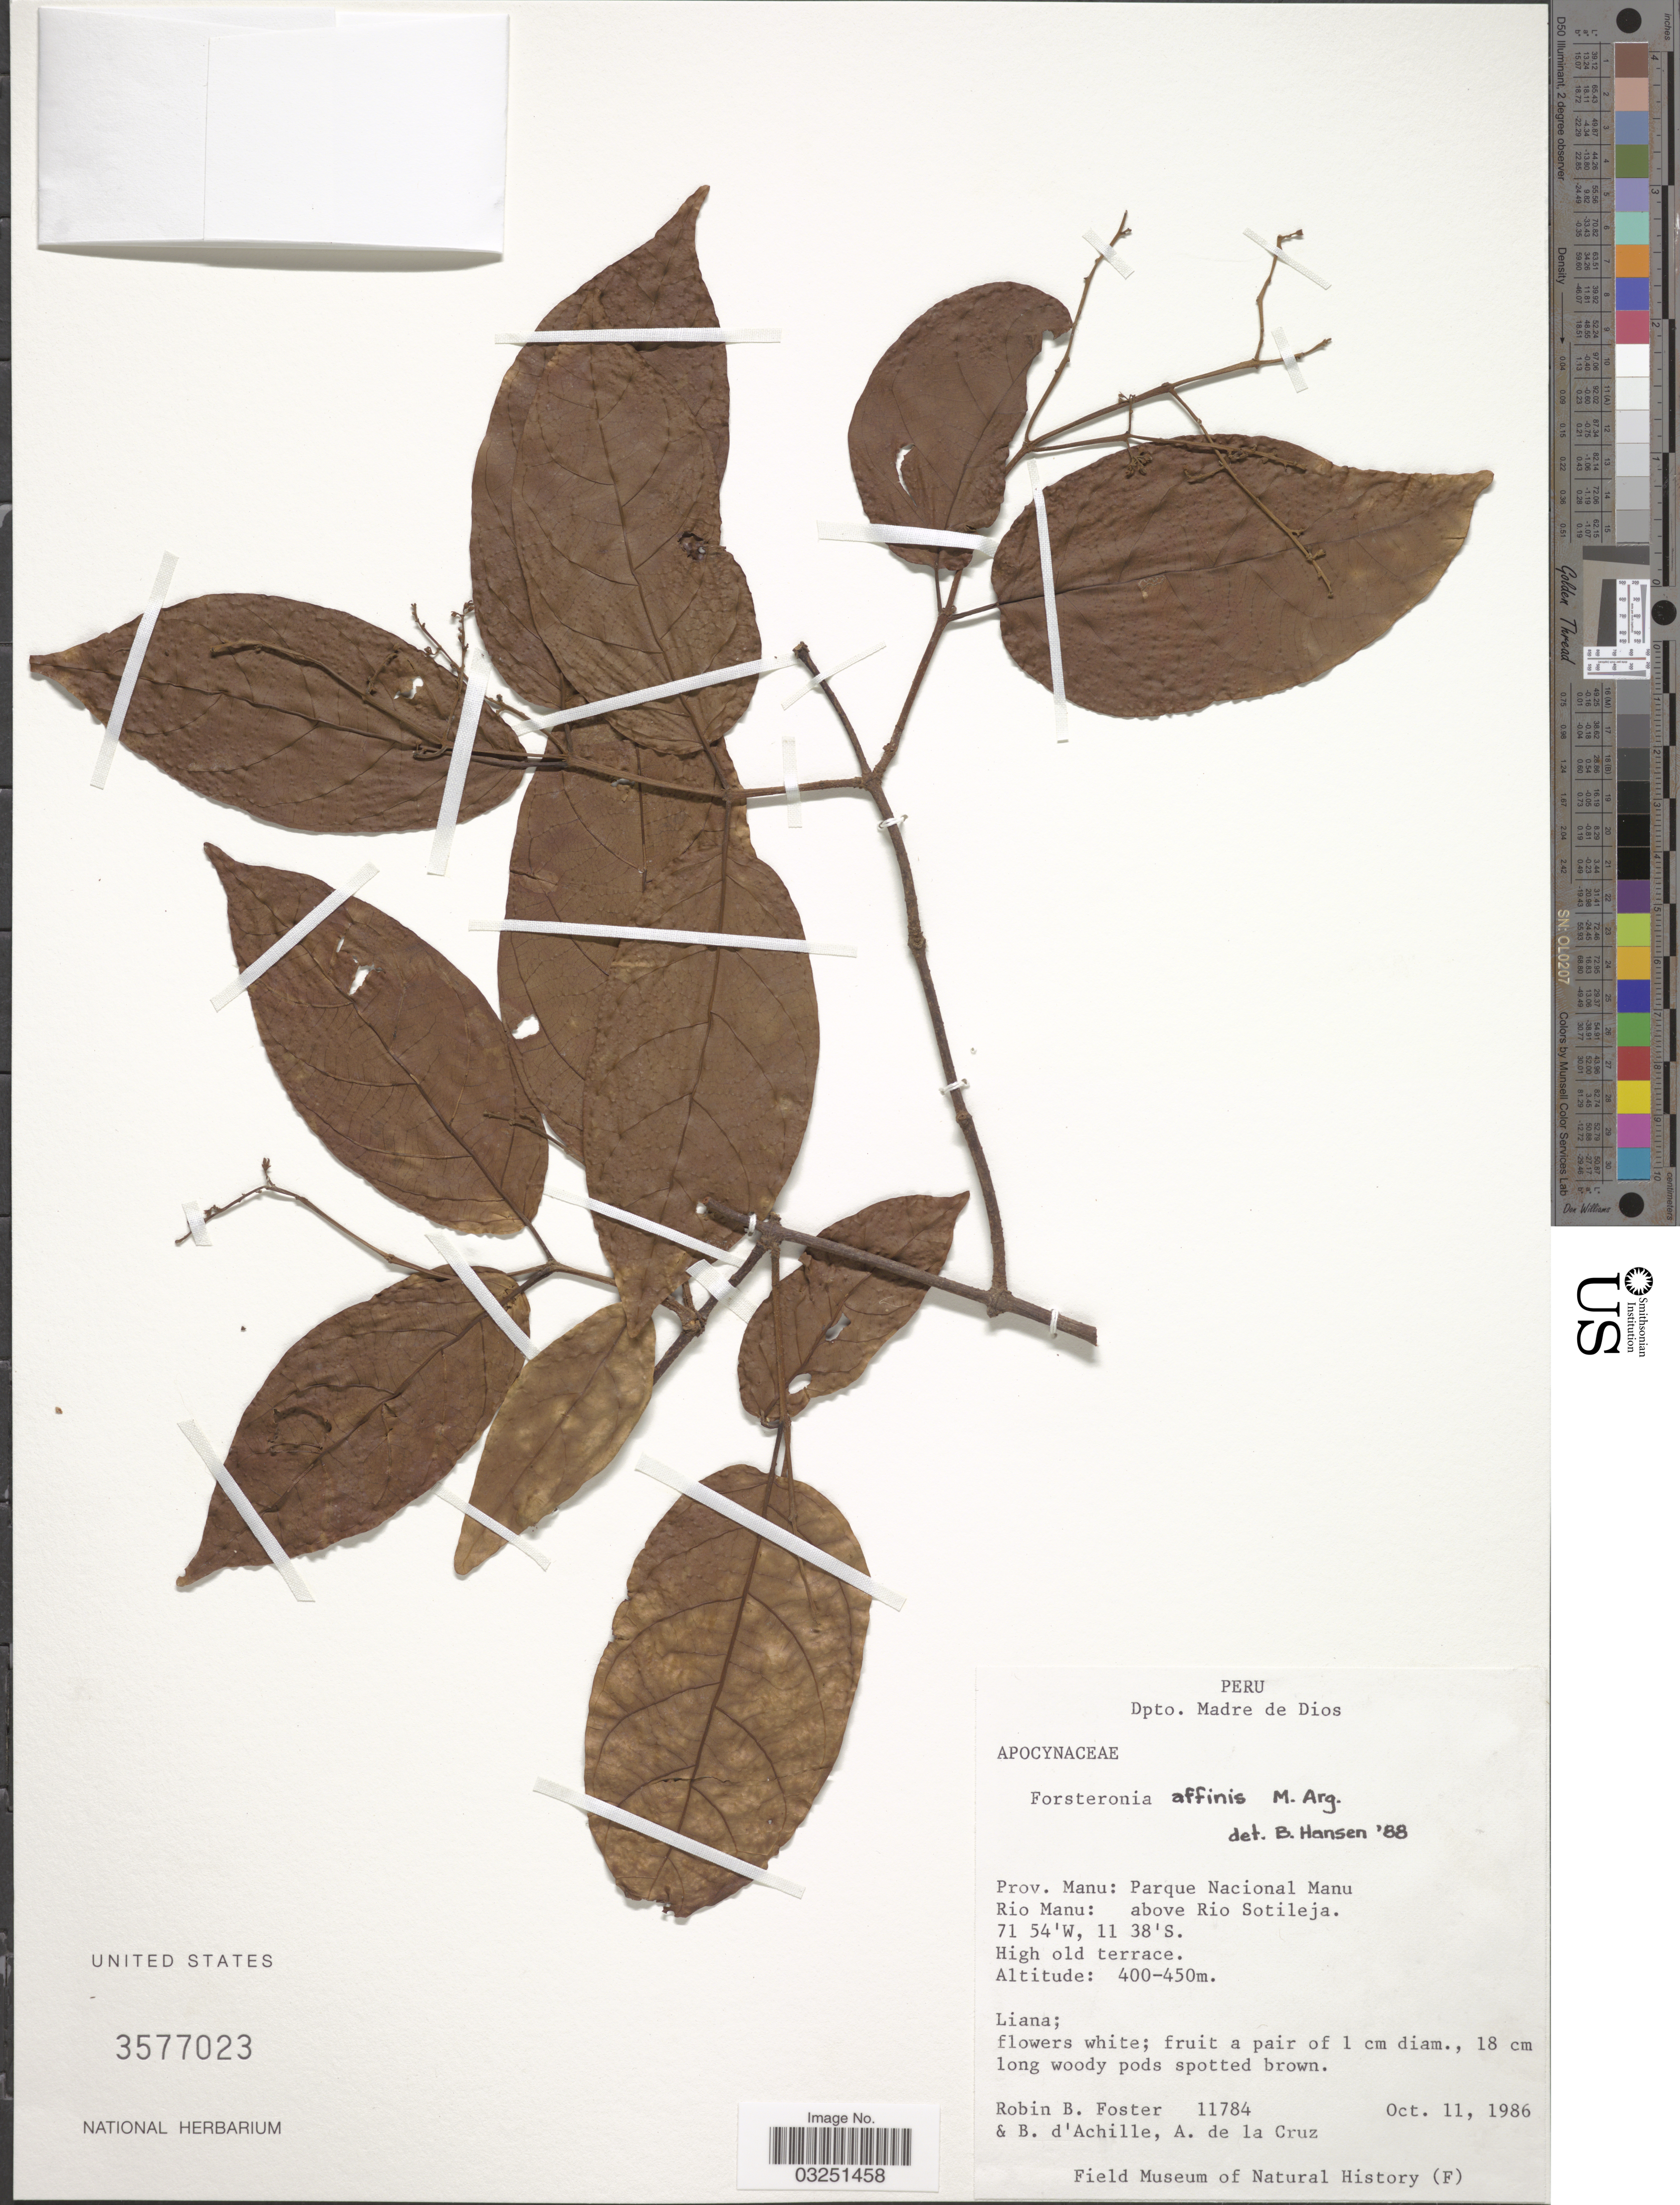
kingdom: Plantae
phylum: Tracheophyta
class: Magnoliopsida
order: Gentianales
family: Apocynaceae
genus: Forsteronia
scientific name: Forsteronia affinis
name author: Müll. Arg.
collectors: R. B. Foster, B. d'Achille & A. de la Cruz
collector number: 11784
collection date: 1986-10-11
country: Peru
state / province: Madre de Dios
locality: Dpto. Madre de Dios. Prov. Manu: Parque Nacional Manu. Rio Manu: above Rio Sotileja.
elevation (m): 400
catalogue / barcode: US 3577023